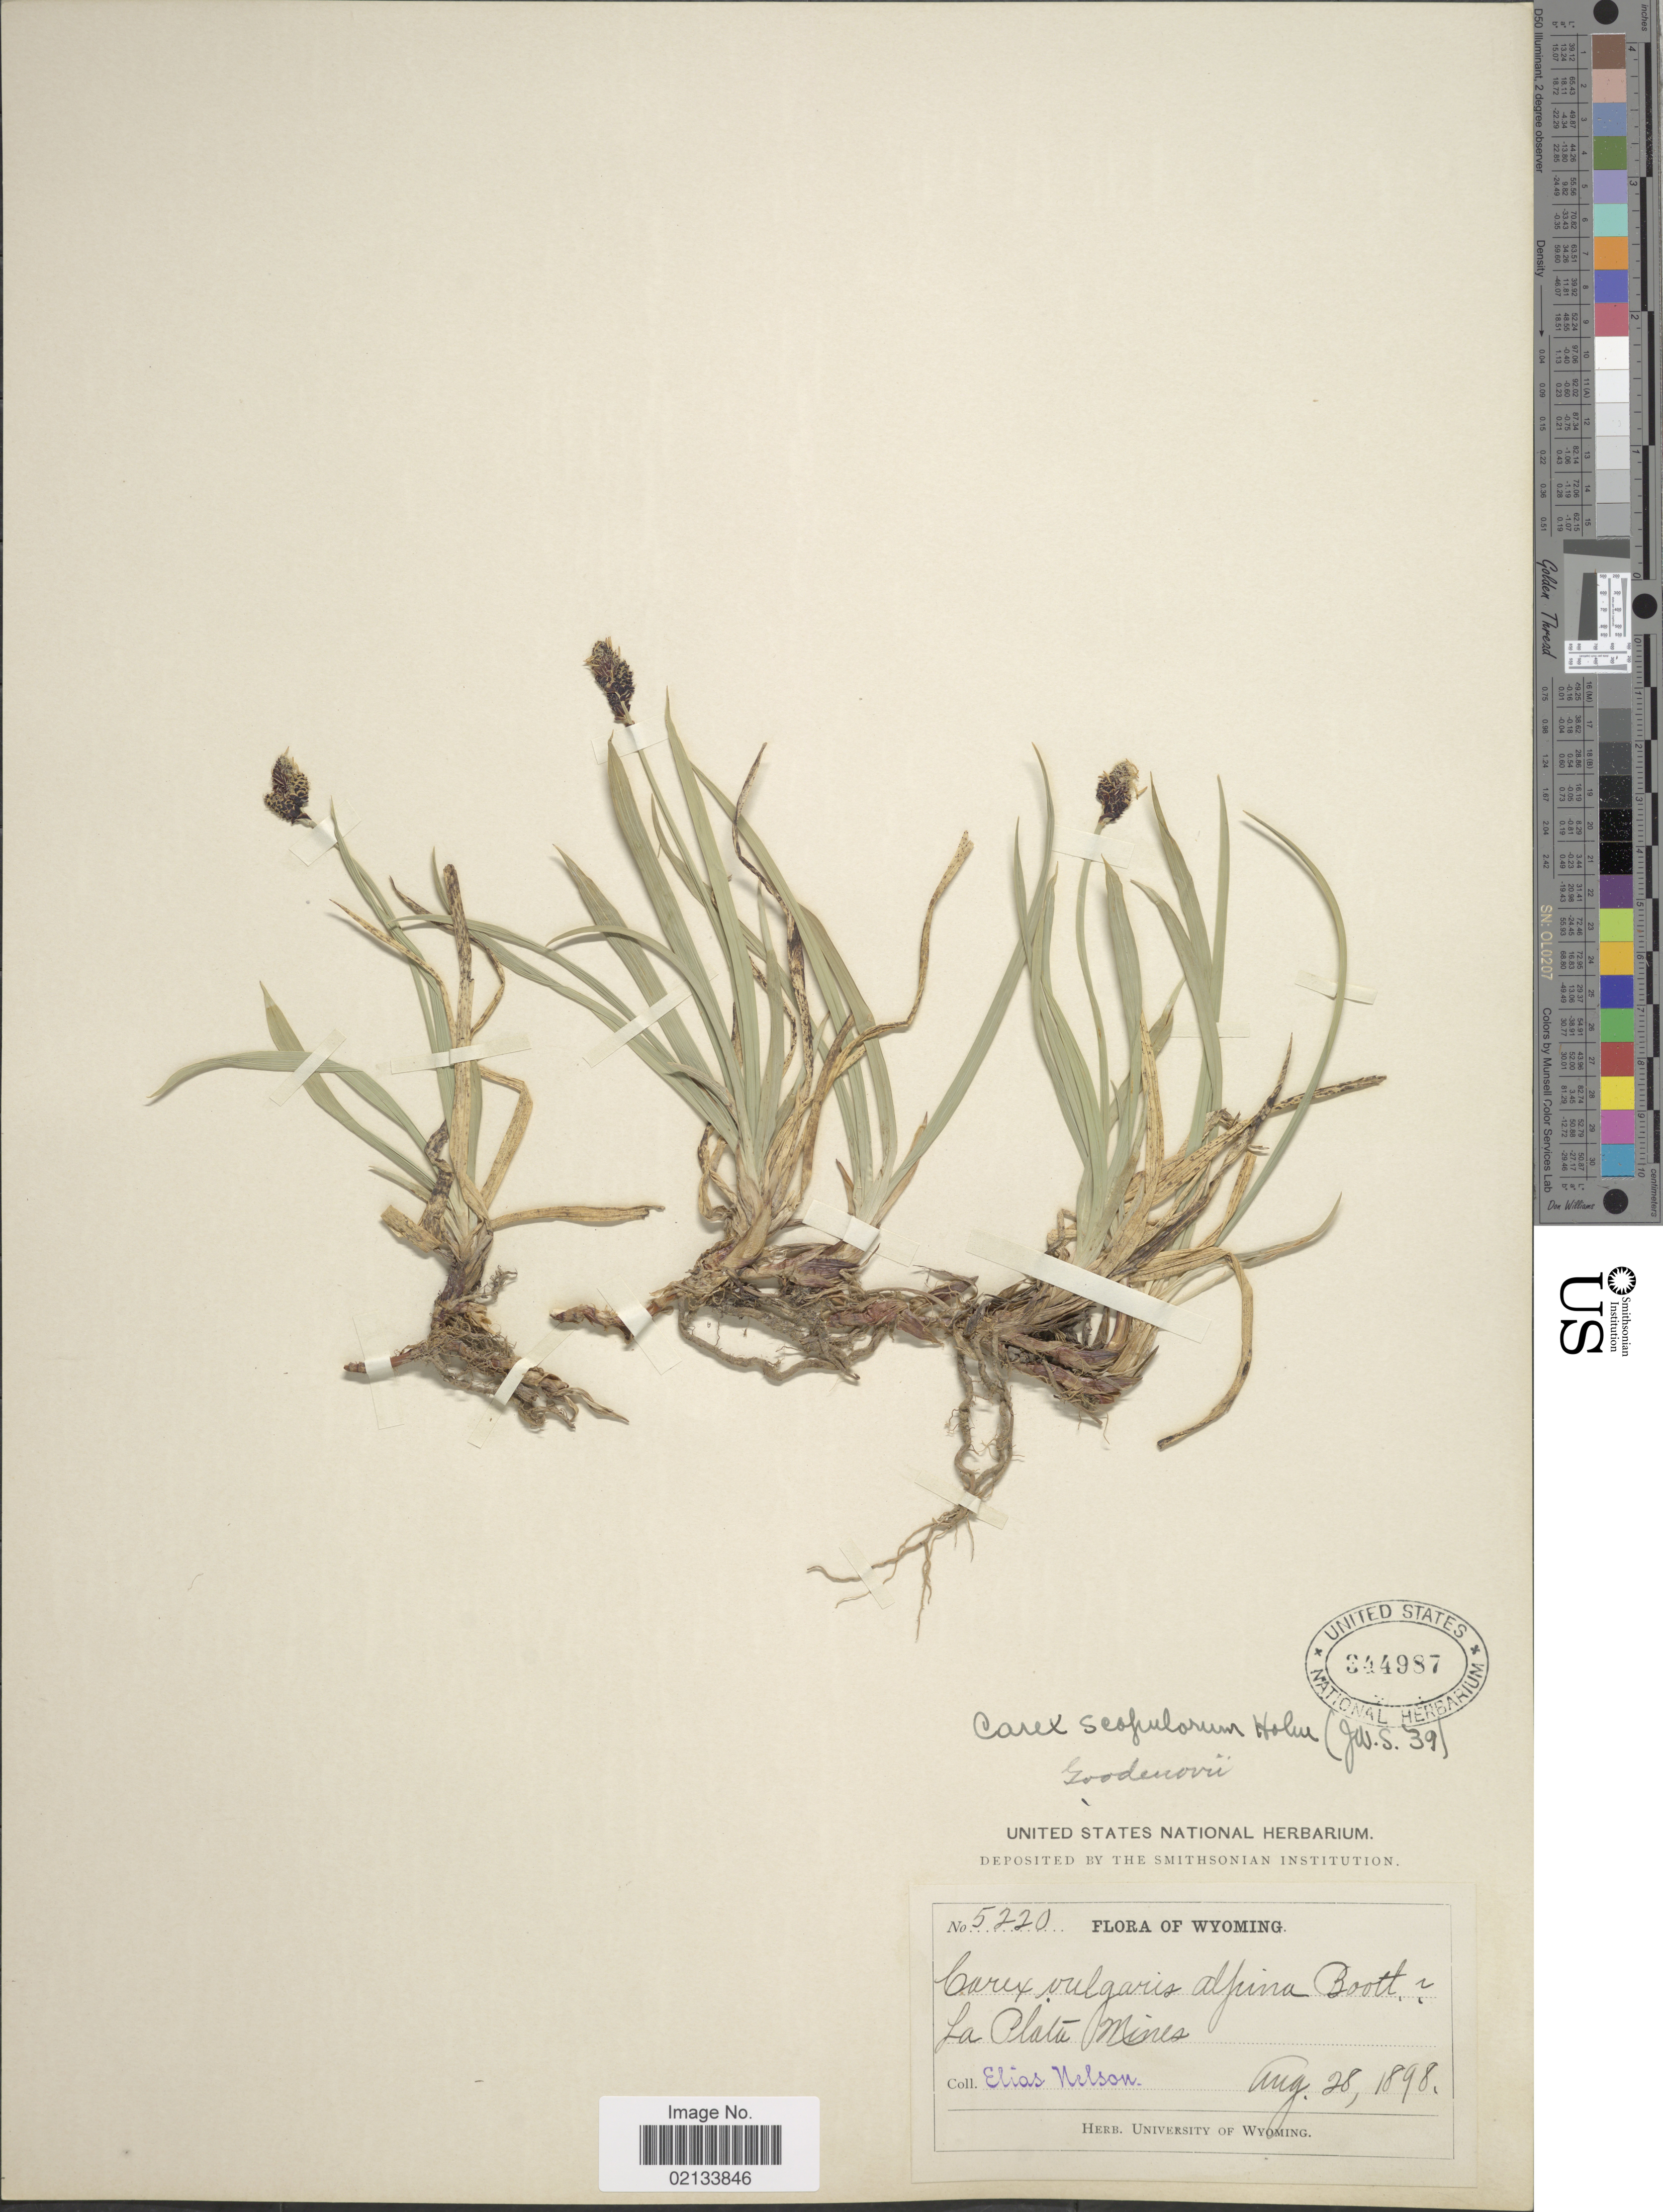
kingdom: Plantae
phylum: Tracheophyta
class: Liliopsida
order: Poales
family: Cyperaceae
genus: Carex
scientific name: Carex scopulorum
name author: Holm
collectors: E. Nelson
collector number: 5220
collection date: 1898-08-28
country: United States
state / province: Wyoming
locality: La Plata Mines.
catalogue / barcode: US 344987